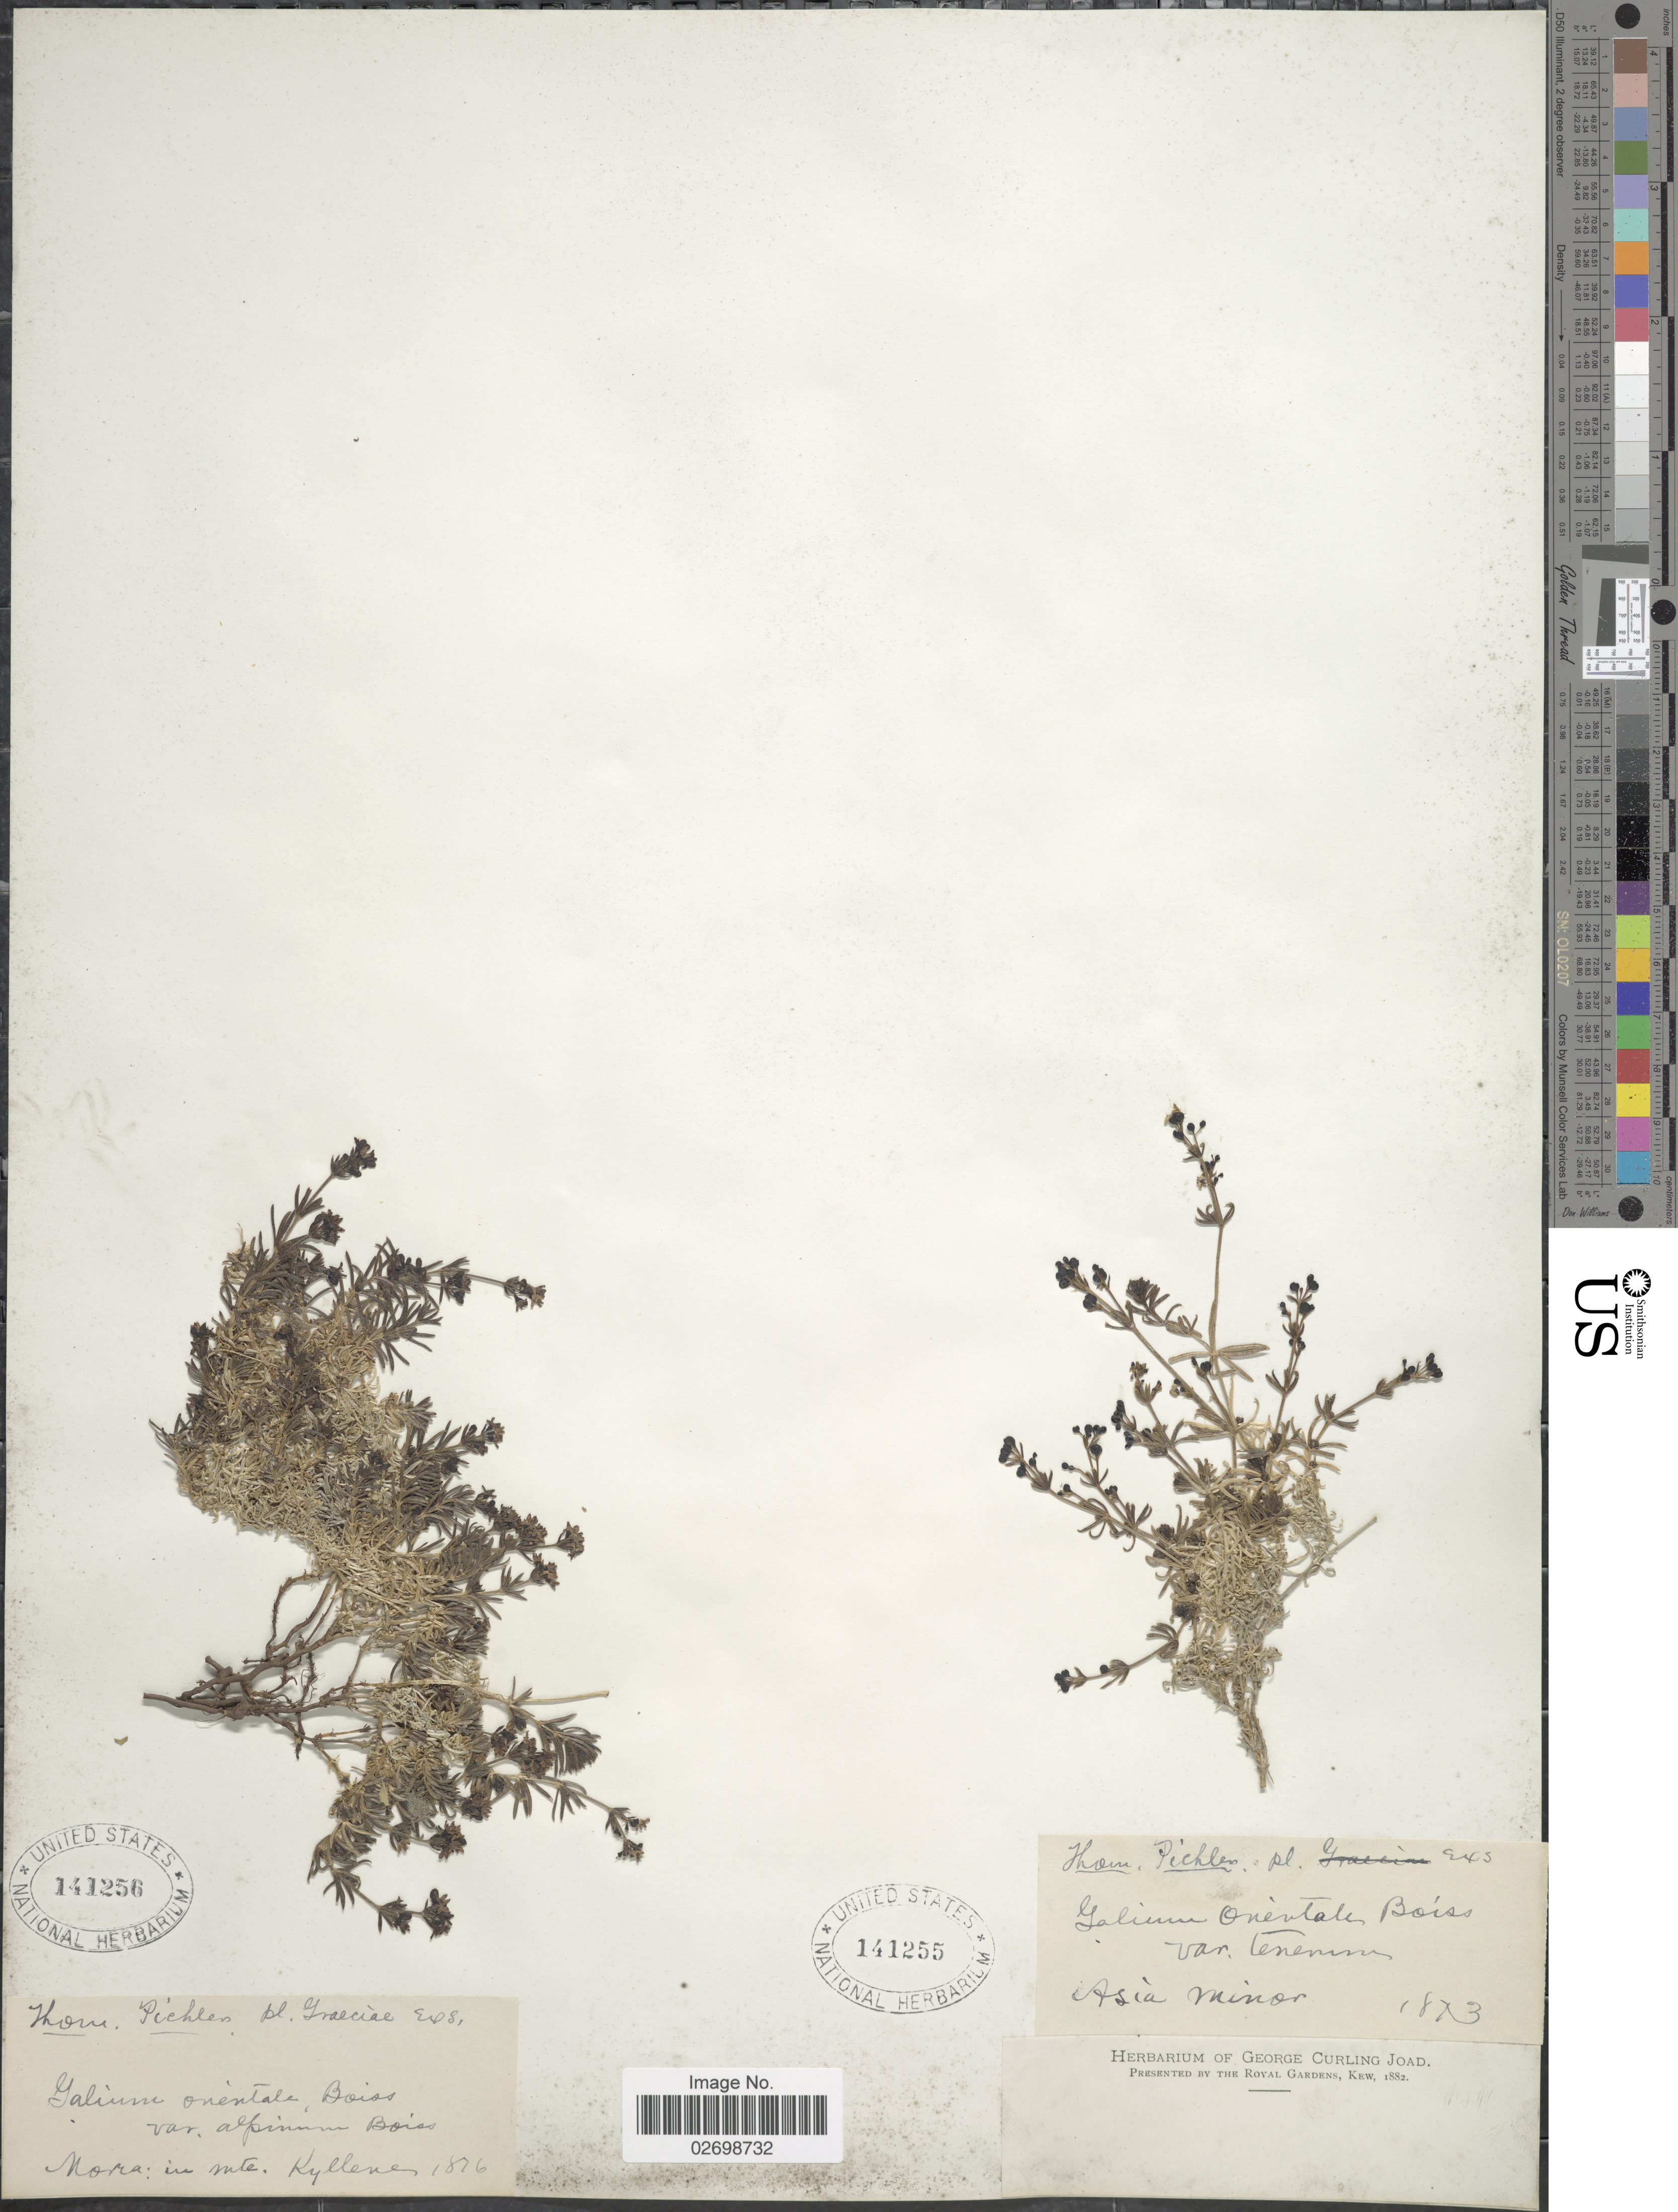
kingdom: Plantae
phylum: Tracheophyta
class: Magnoliopsida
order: Gentianales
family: Rubiaceae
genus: Galium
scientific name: Galium orientale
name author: Boiss.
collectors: T. Pichler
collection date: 1873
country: Turkey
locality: Asia Minor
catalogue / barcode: US 141255-2